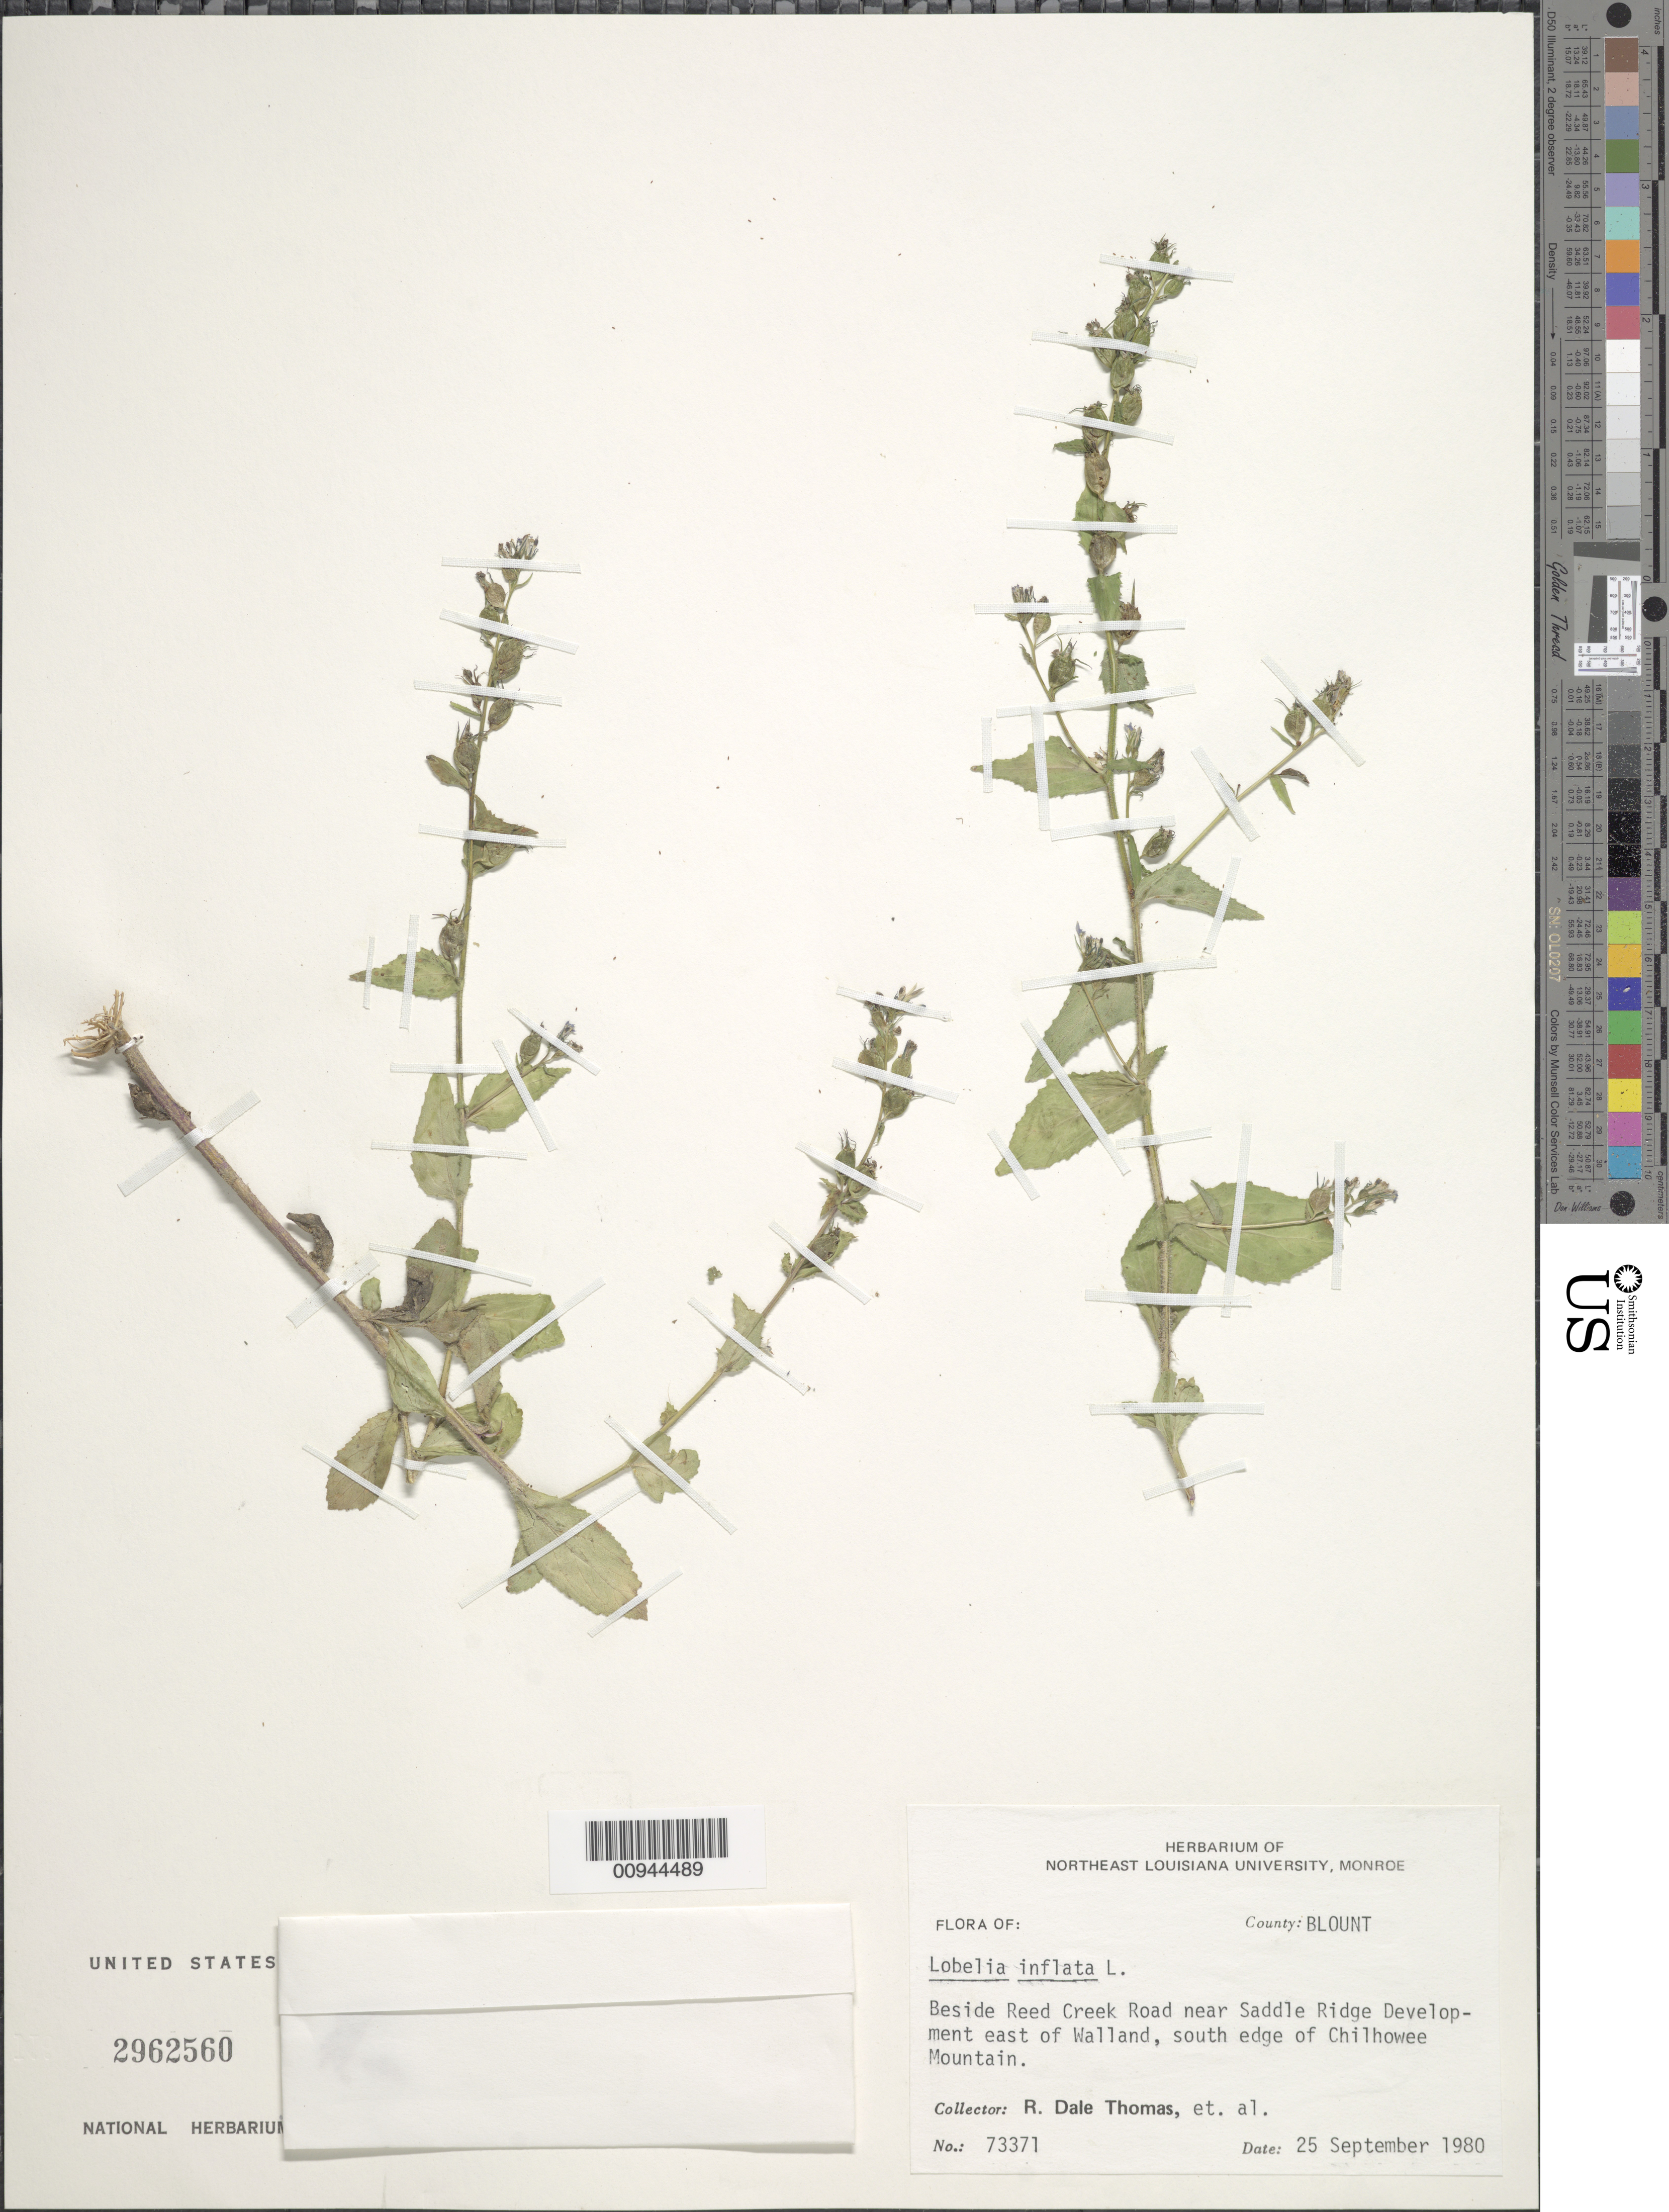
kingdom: Plantae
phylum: Tracheophyta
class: Magnoliopsida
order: Asterales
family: Campanulaceae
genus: Lobelia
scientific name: Lobelia inflata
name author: L.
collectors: R. Thomas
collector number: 73371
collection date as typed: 25 September 1980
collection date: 1980-09-25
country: United States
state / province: Louisiana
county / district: Blount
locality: Beside Reed Creek Road near Saddle Ridge Development east of Walland, south edge of Chilhowee Mountain.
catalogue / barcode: US 2962560